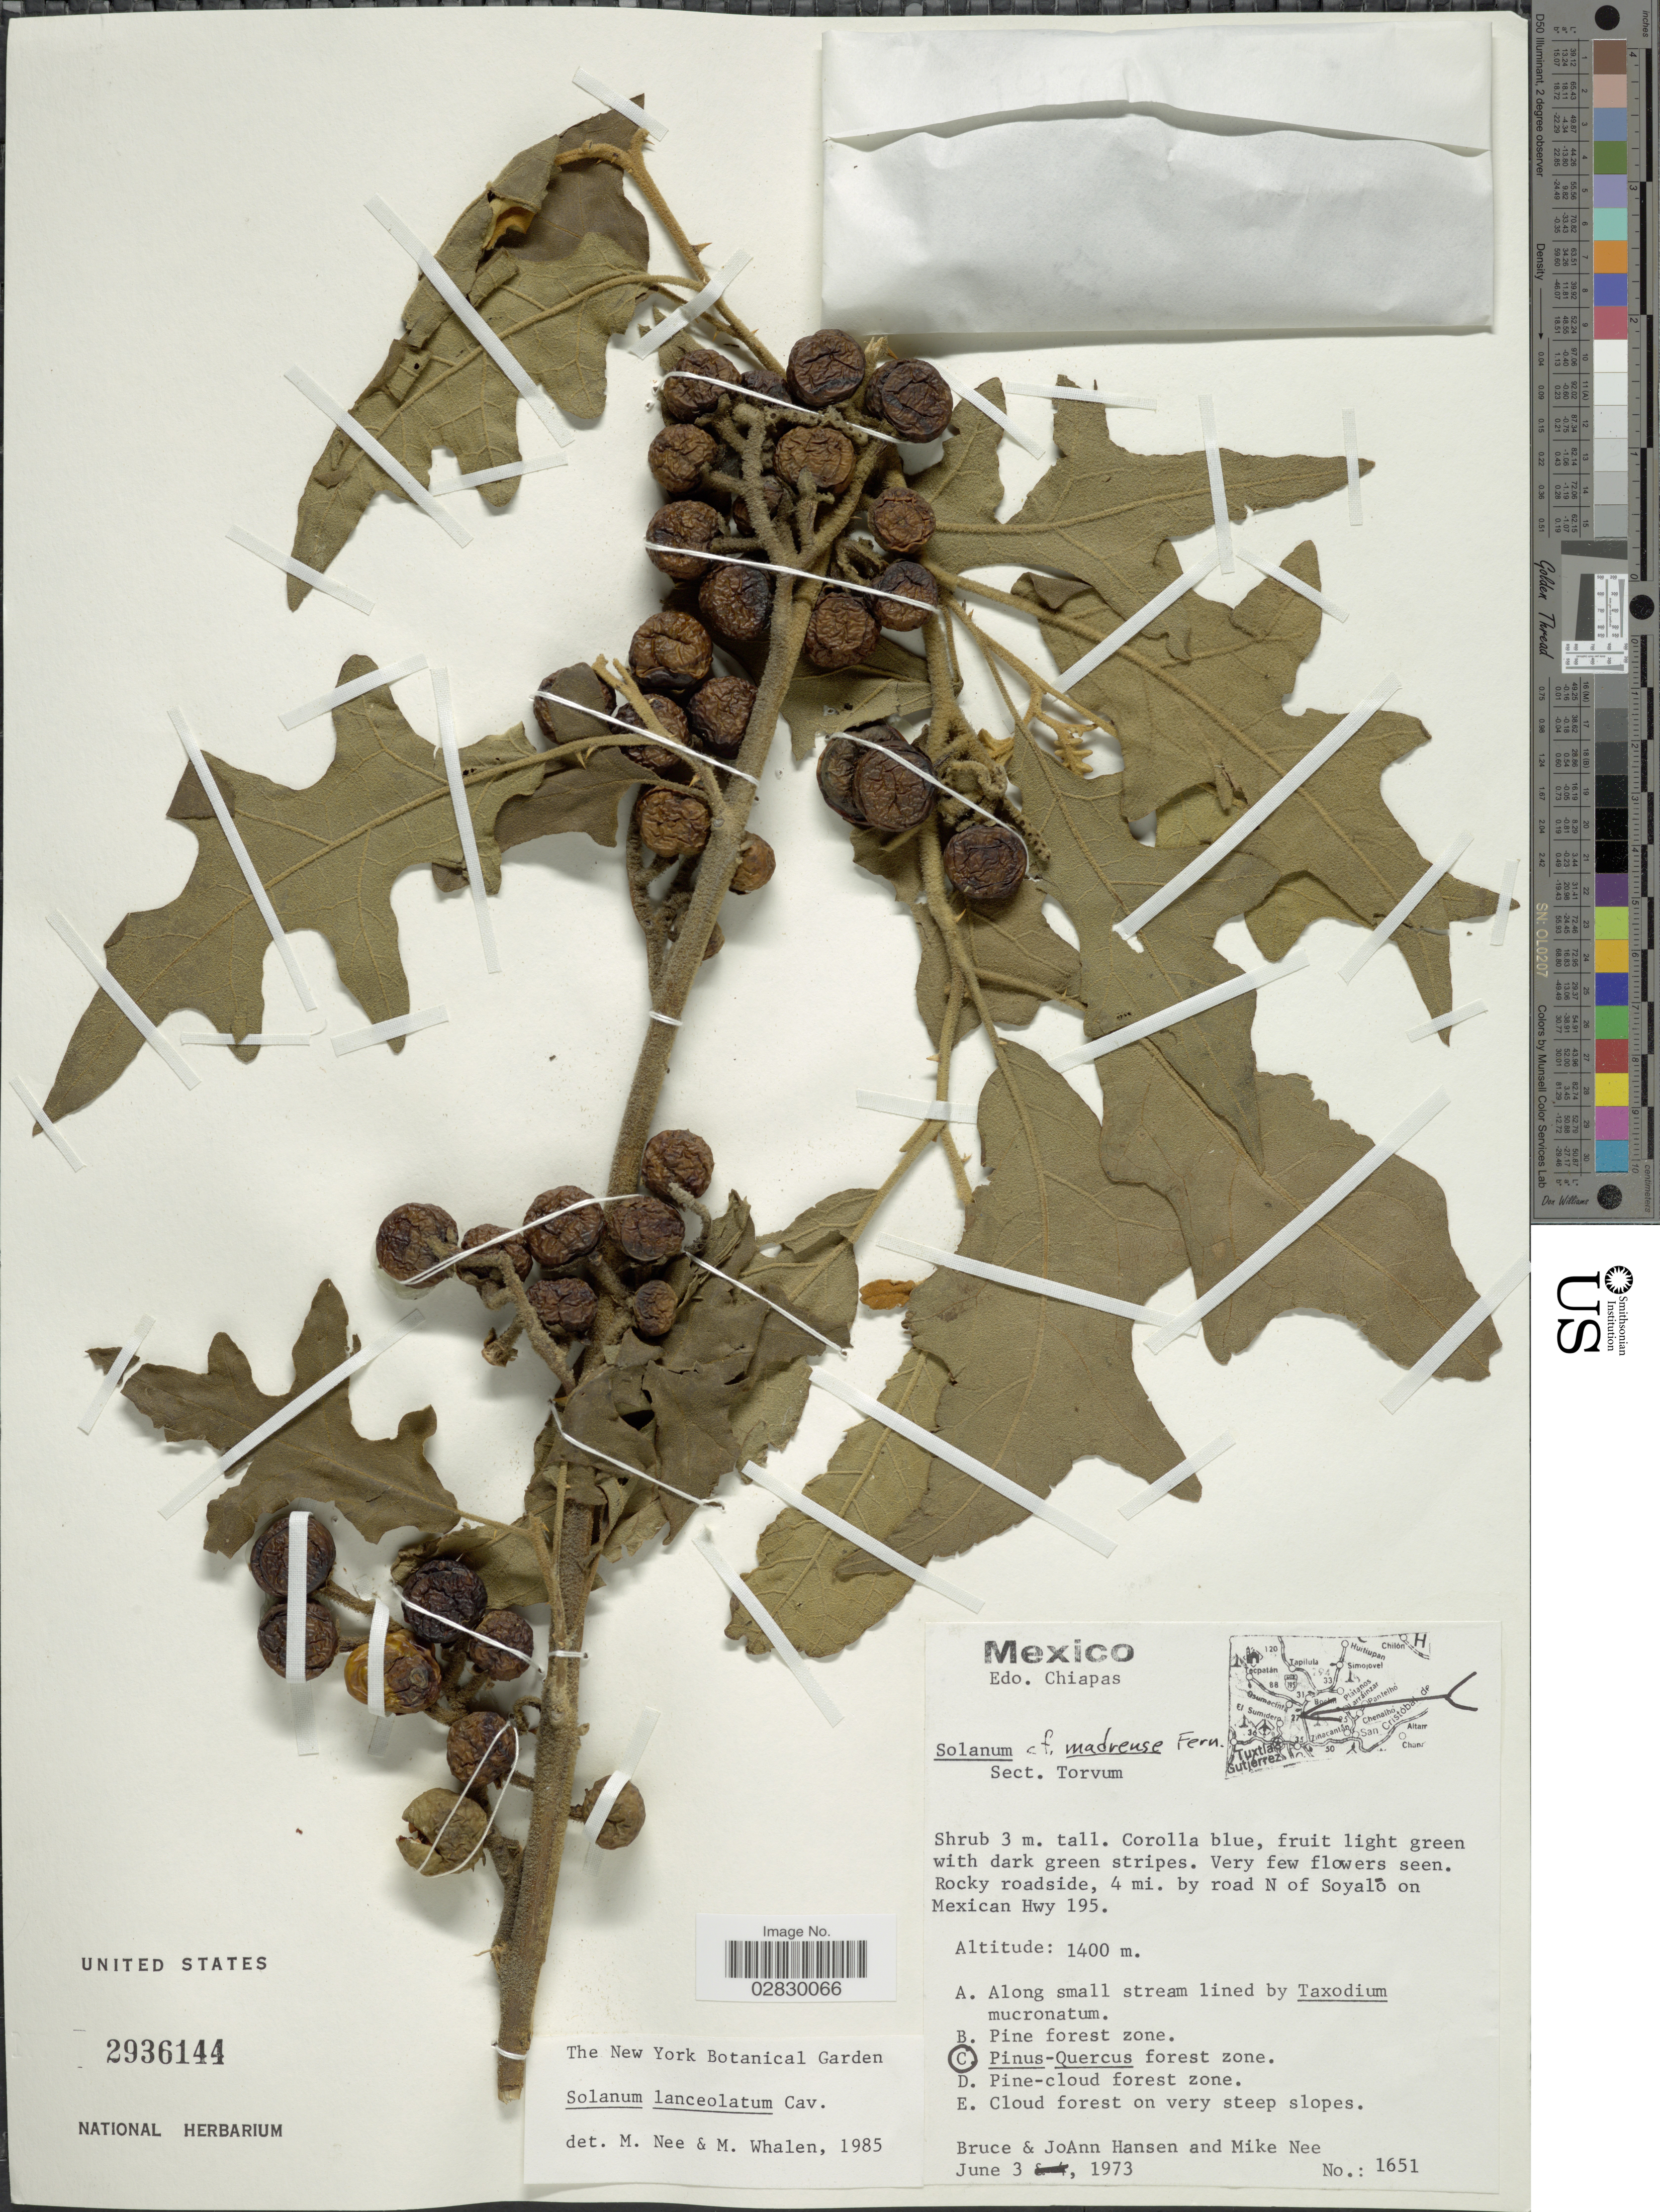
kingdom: Plantae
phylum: Tracheophyta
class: Magnoliopsida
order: Solanales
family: Solanaceae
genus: Solanum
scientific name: Solanum lanceolatum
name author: Cav.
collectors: B. Hansen, J. Hansen & M. Nee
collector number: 1651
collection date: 1973-06-03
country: Mexico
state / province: Chiapas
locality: Rocky roadside, 4 mi. by road N of Soyaló on Mexican Hwy 195.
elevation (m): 1400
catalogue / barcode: US 2936144